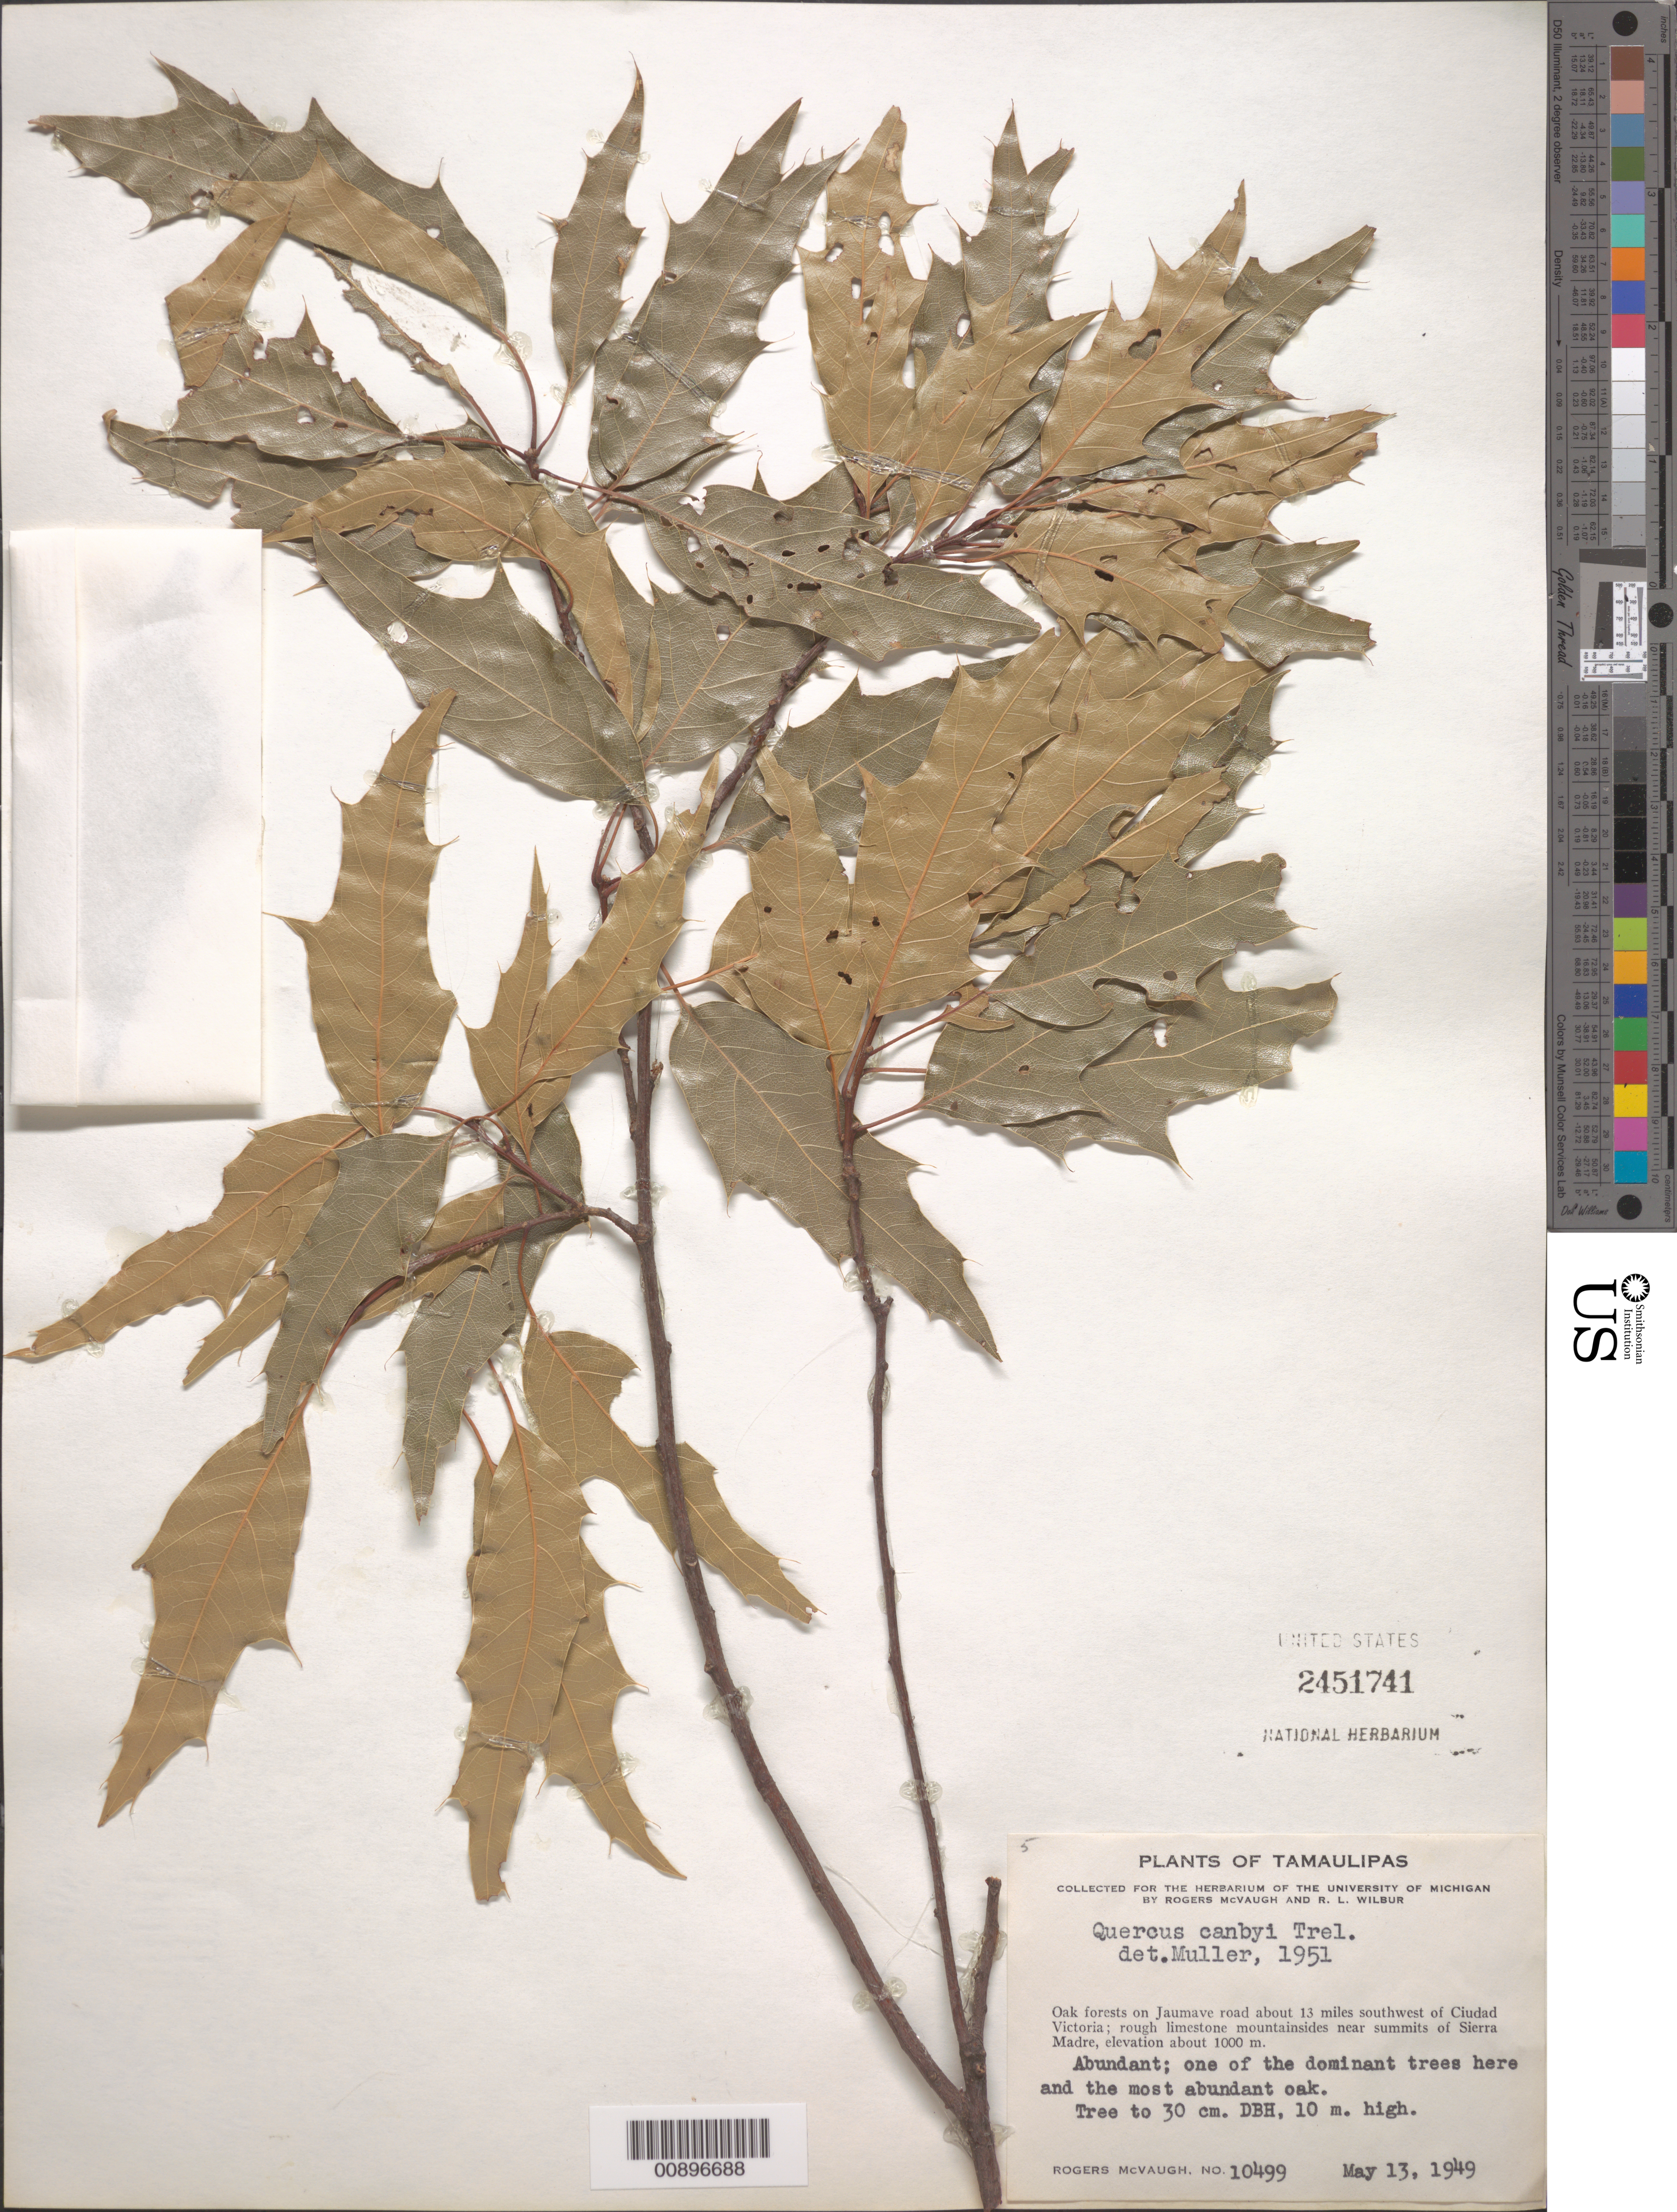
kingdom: Plantae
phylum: Tracheophyta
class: Magnoliopsida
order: Fagales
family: Fagaceae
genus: Quercus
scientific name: Quercus canbyi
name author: Trel.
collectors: R. McVaugh & R. L. Wilbur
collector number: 10499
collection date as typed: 13 May 1949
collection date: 1949-05-13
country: Mexico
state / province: Tamaulipas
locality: Oak forests on Jaumave road about 13 miles southwest of Ciudad Victoria.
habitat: Rough limestone mountainsides near summits of Sierra Madre.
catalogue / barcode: US 2451741